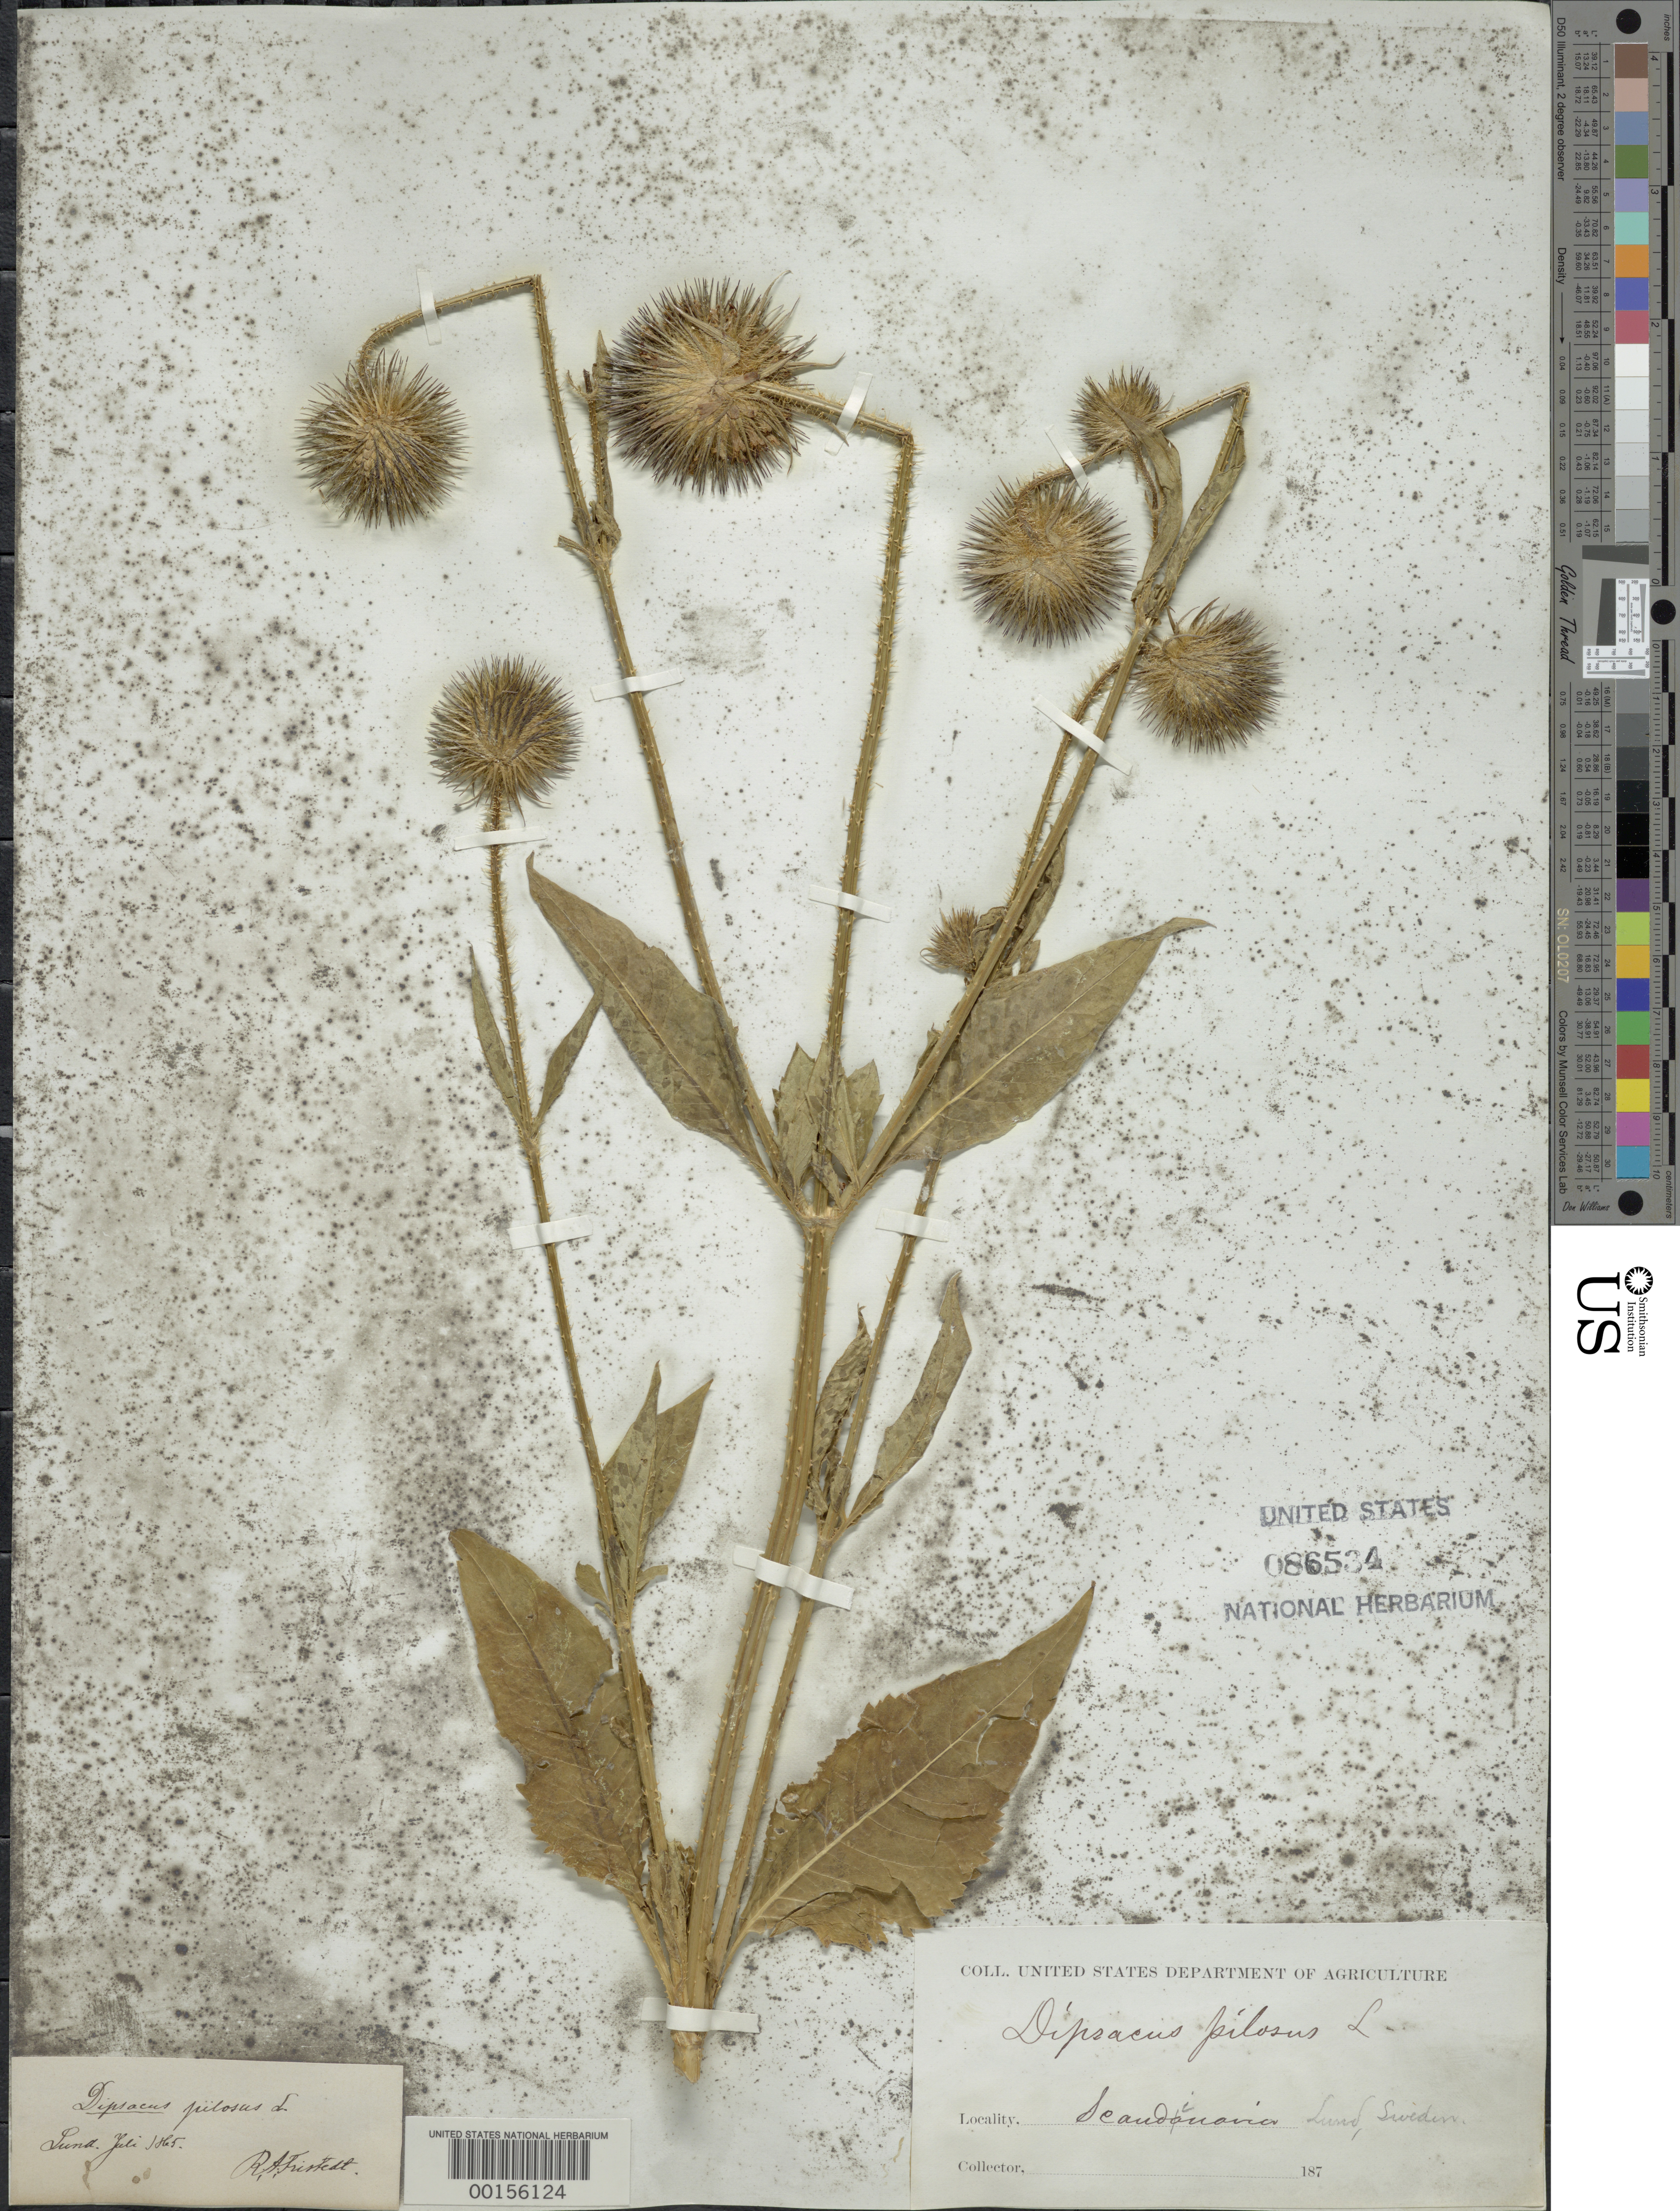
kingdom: Plantae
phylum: Tracheophyta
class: Magnoliopsida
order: Dipsacales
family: Caprifoliaceae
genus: Dipsacus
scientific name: Dipsacus pilosus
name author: L.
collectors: R. Fristedt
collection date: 1865-07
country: Sweden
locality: Lund.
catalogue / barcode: US 86534